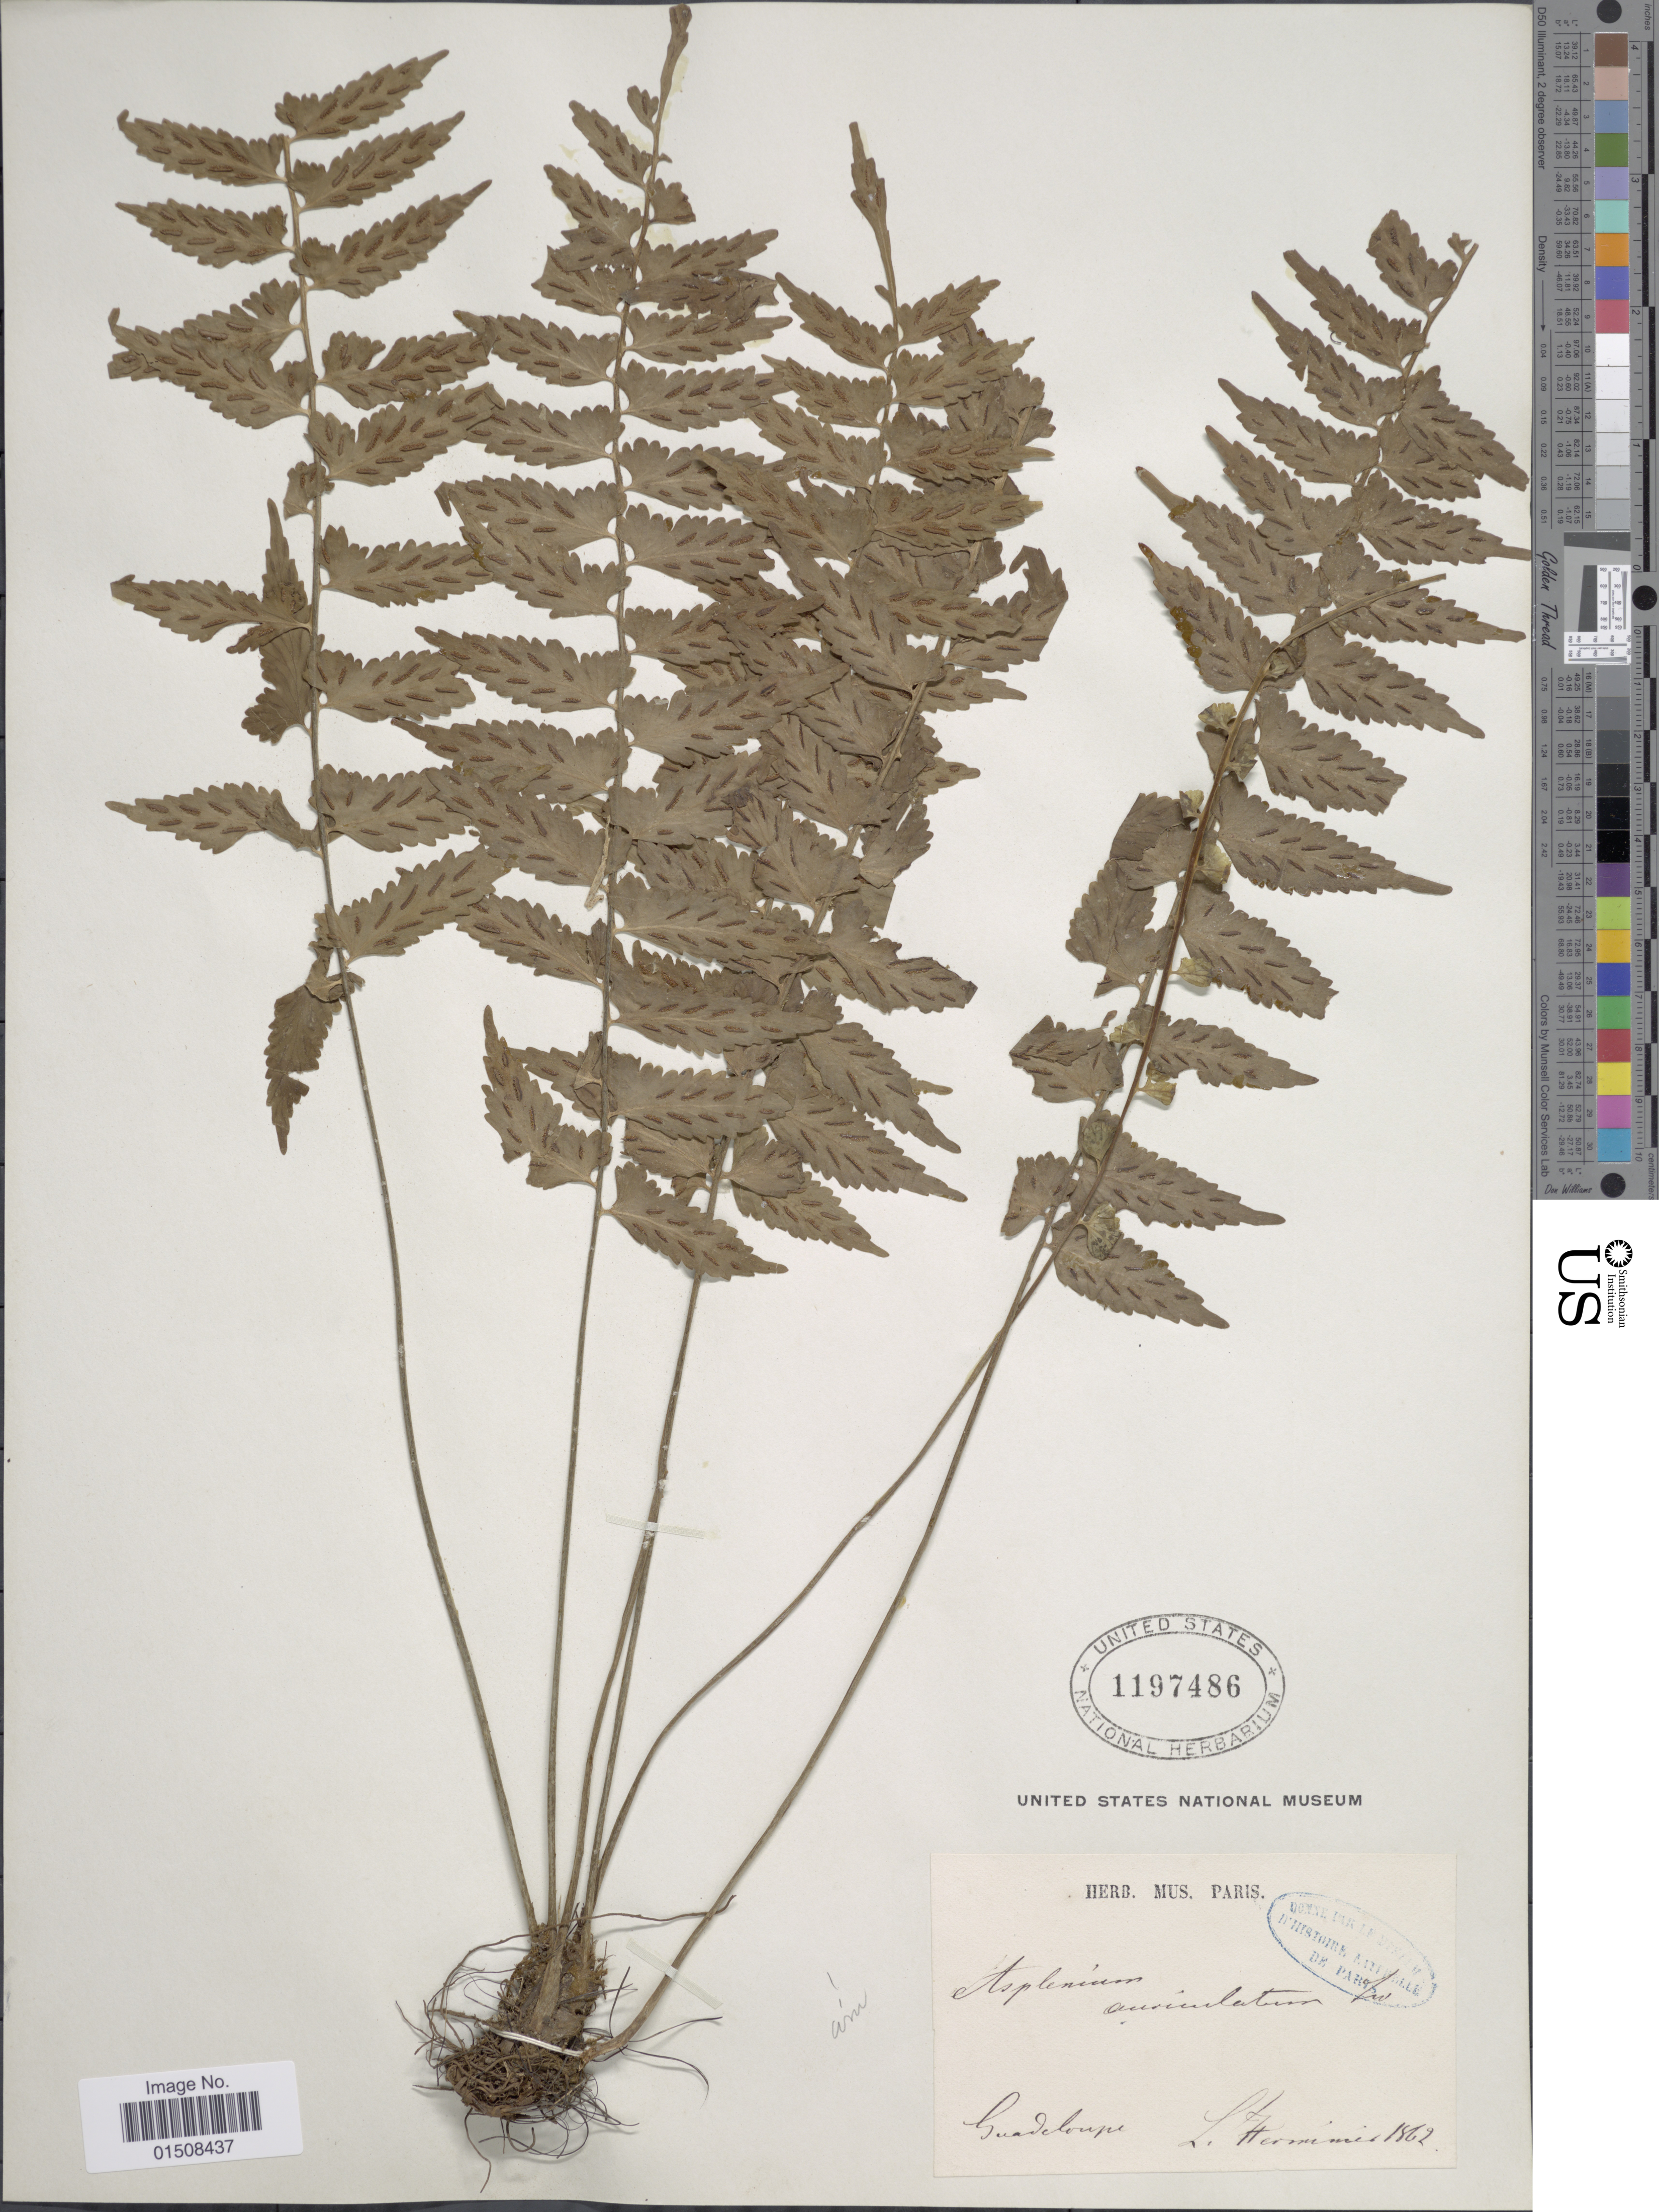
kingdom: Plantae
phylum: Tracheophyta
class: Polypodiopsida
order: Polypodiales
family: Aspleniaceae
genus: Asplenium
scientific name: Asplenium auriculatum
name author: Sw.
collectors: -. L'Herminier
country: Guadeloupe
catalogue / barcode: US 1197486